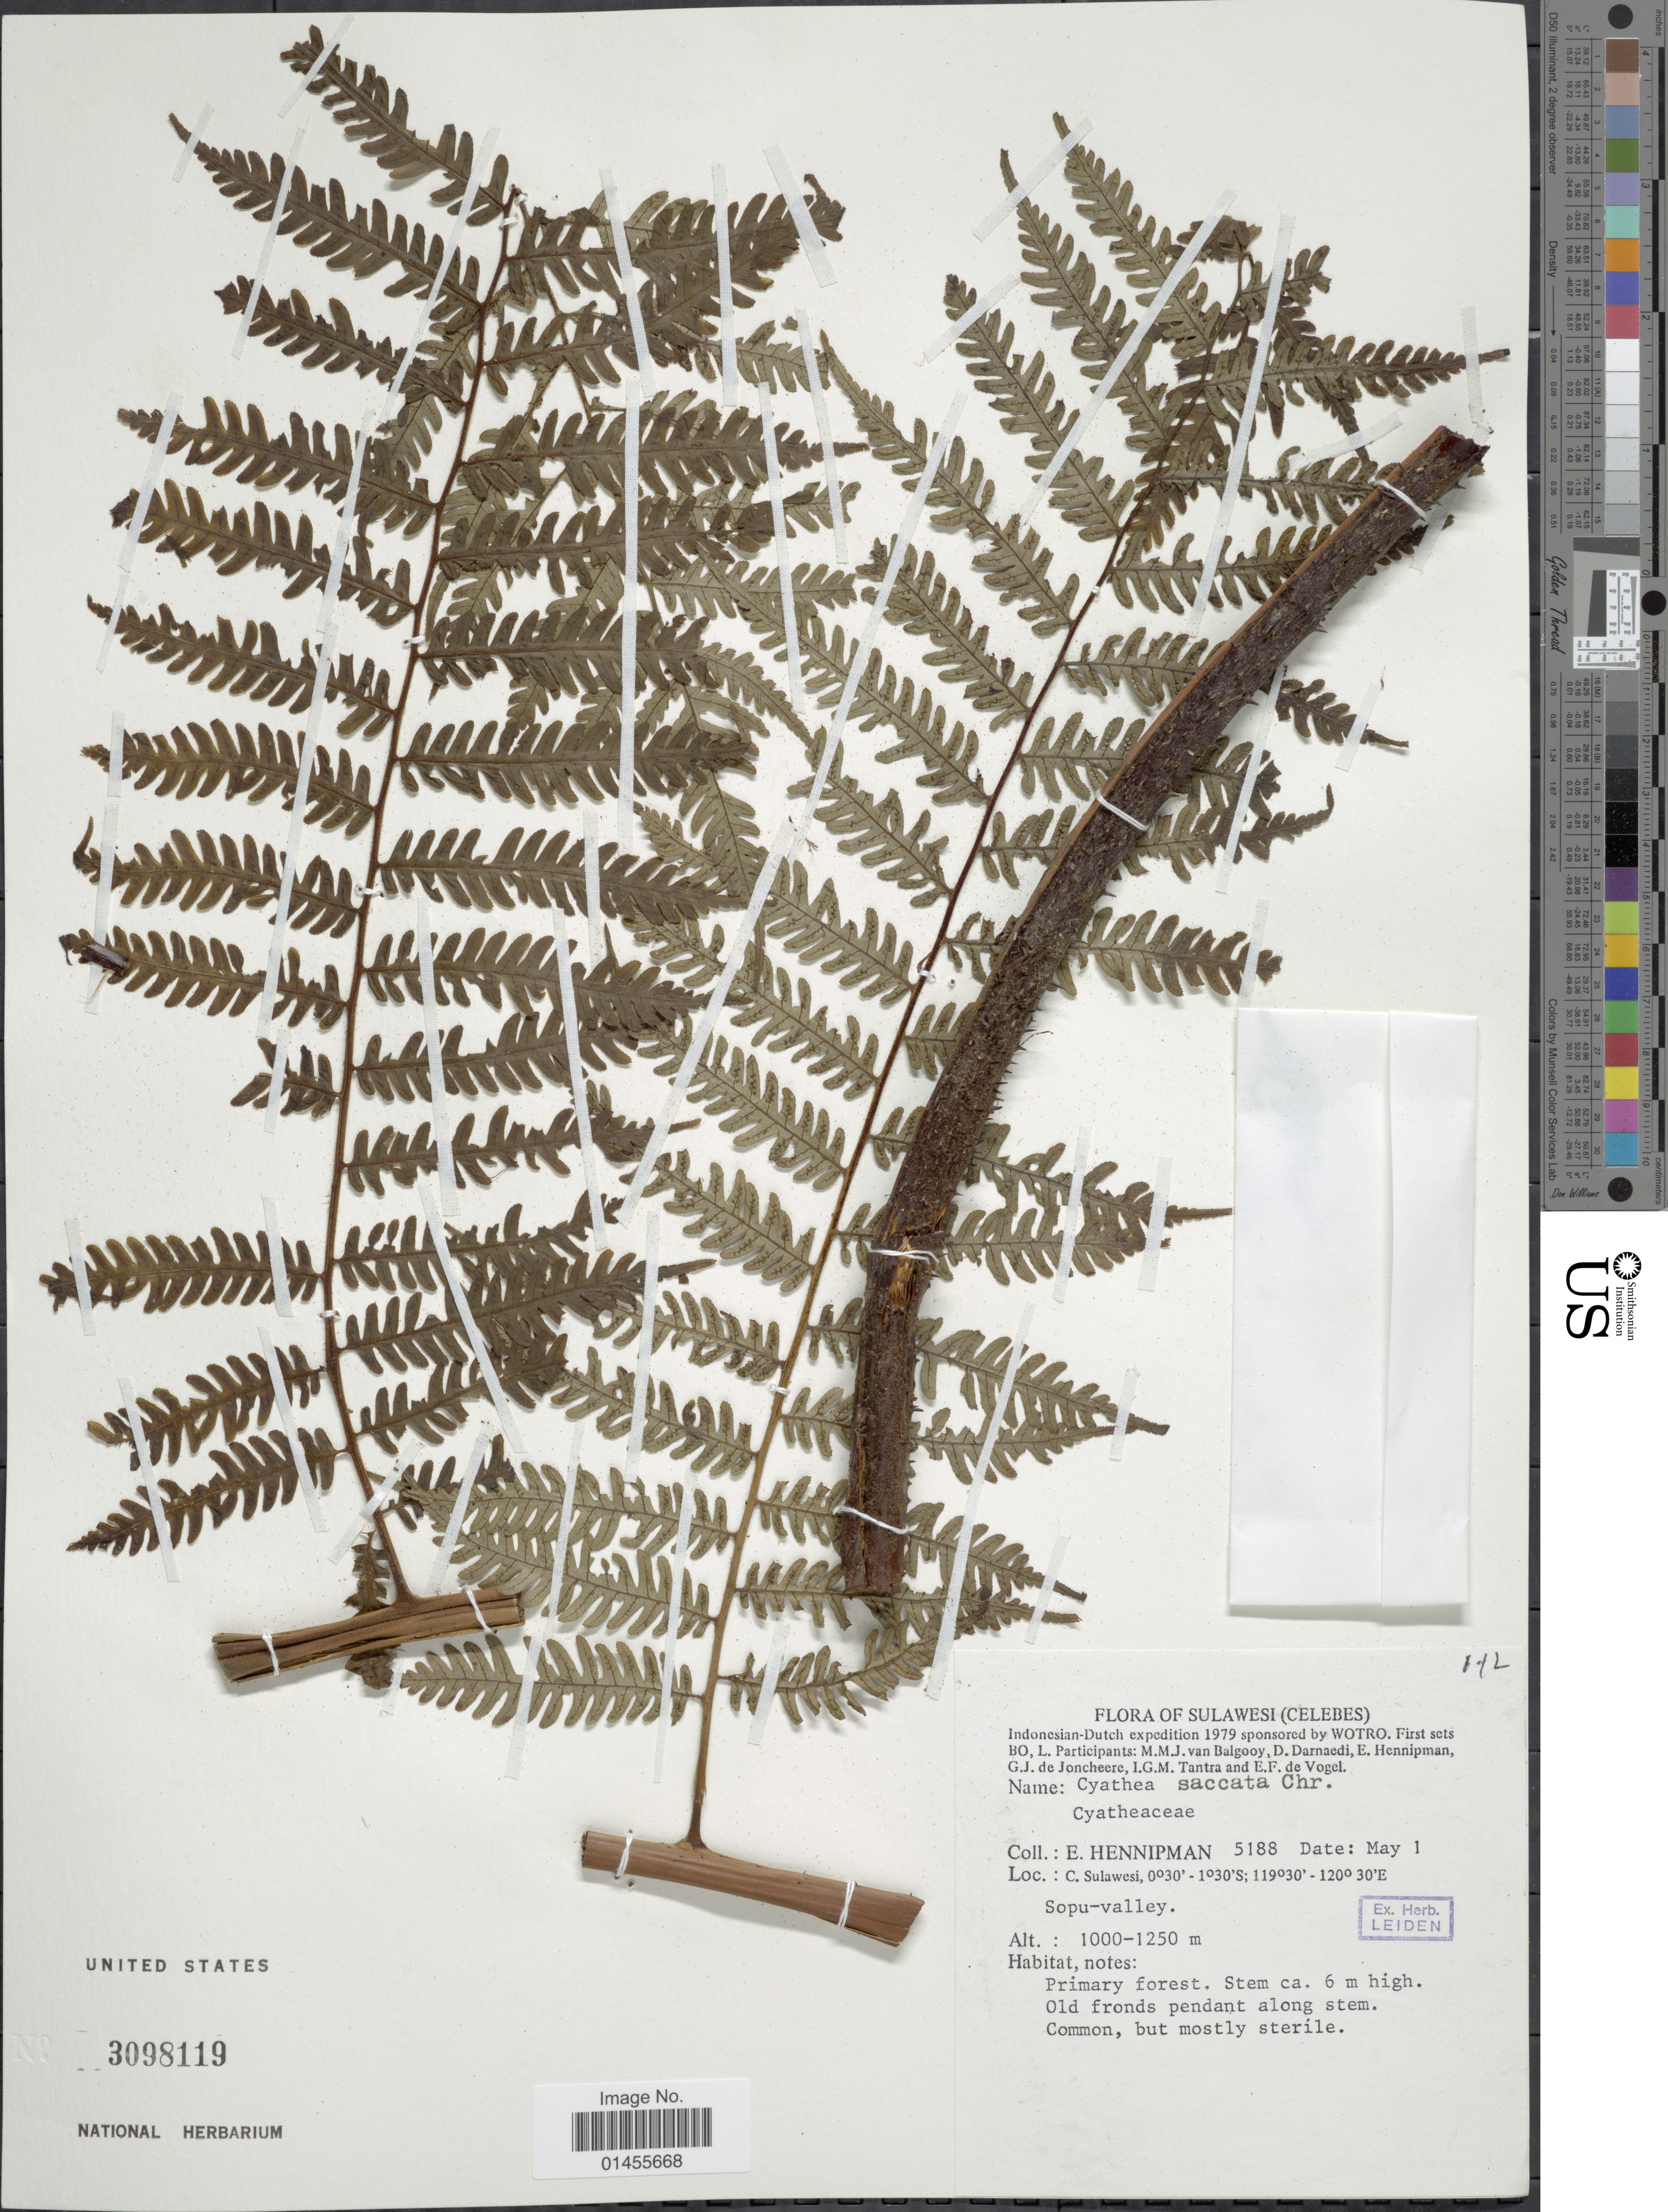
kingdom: Plantae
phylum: Tracheophyta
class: Polypodiopsida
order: Cyatheales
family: Cyatheaceae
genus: Alsophila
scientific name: Alsophila saccata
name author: (Christ) R.M. Tryon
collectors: E. Hennipman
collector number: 5188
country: Indonesia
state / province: Sulawesi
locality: Celebes. C. Sulawesi. Sopu-valley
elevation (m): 1000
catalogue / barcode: US 3098119